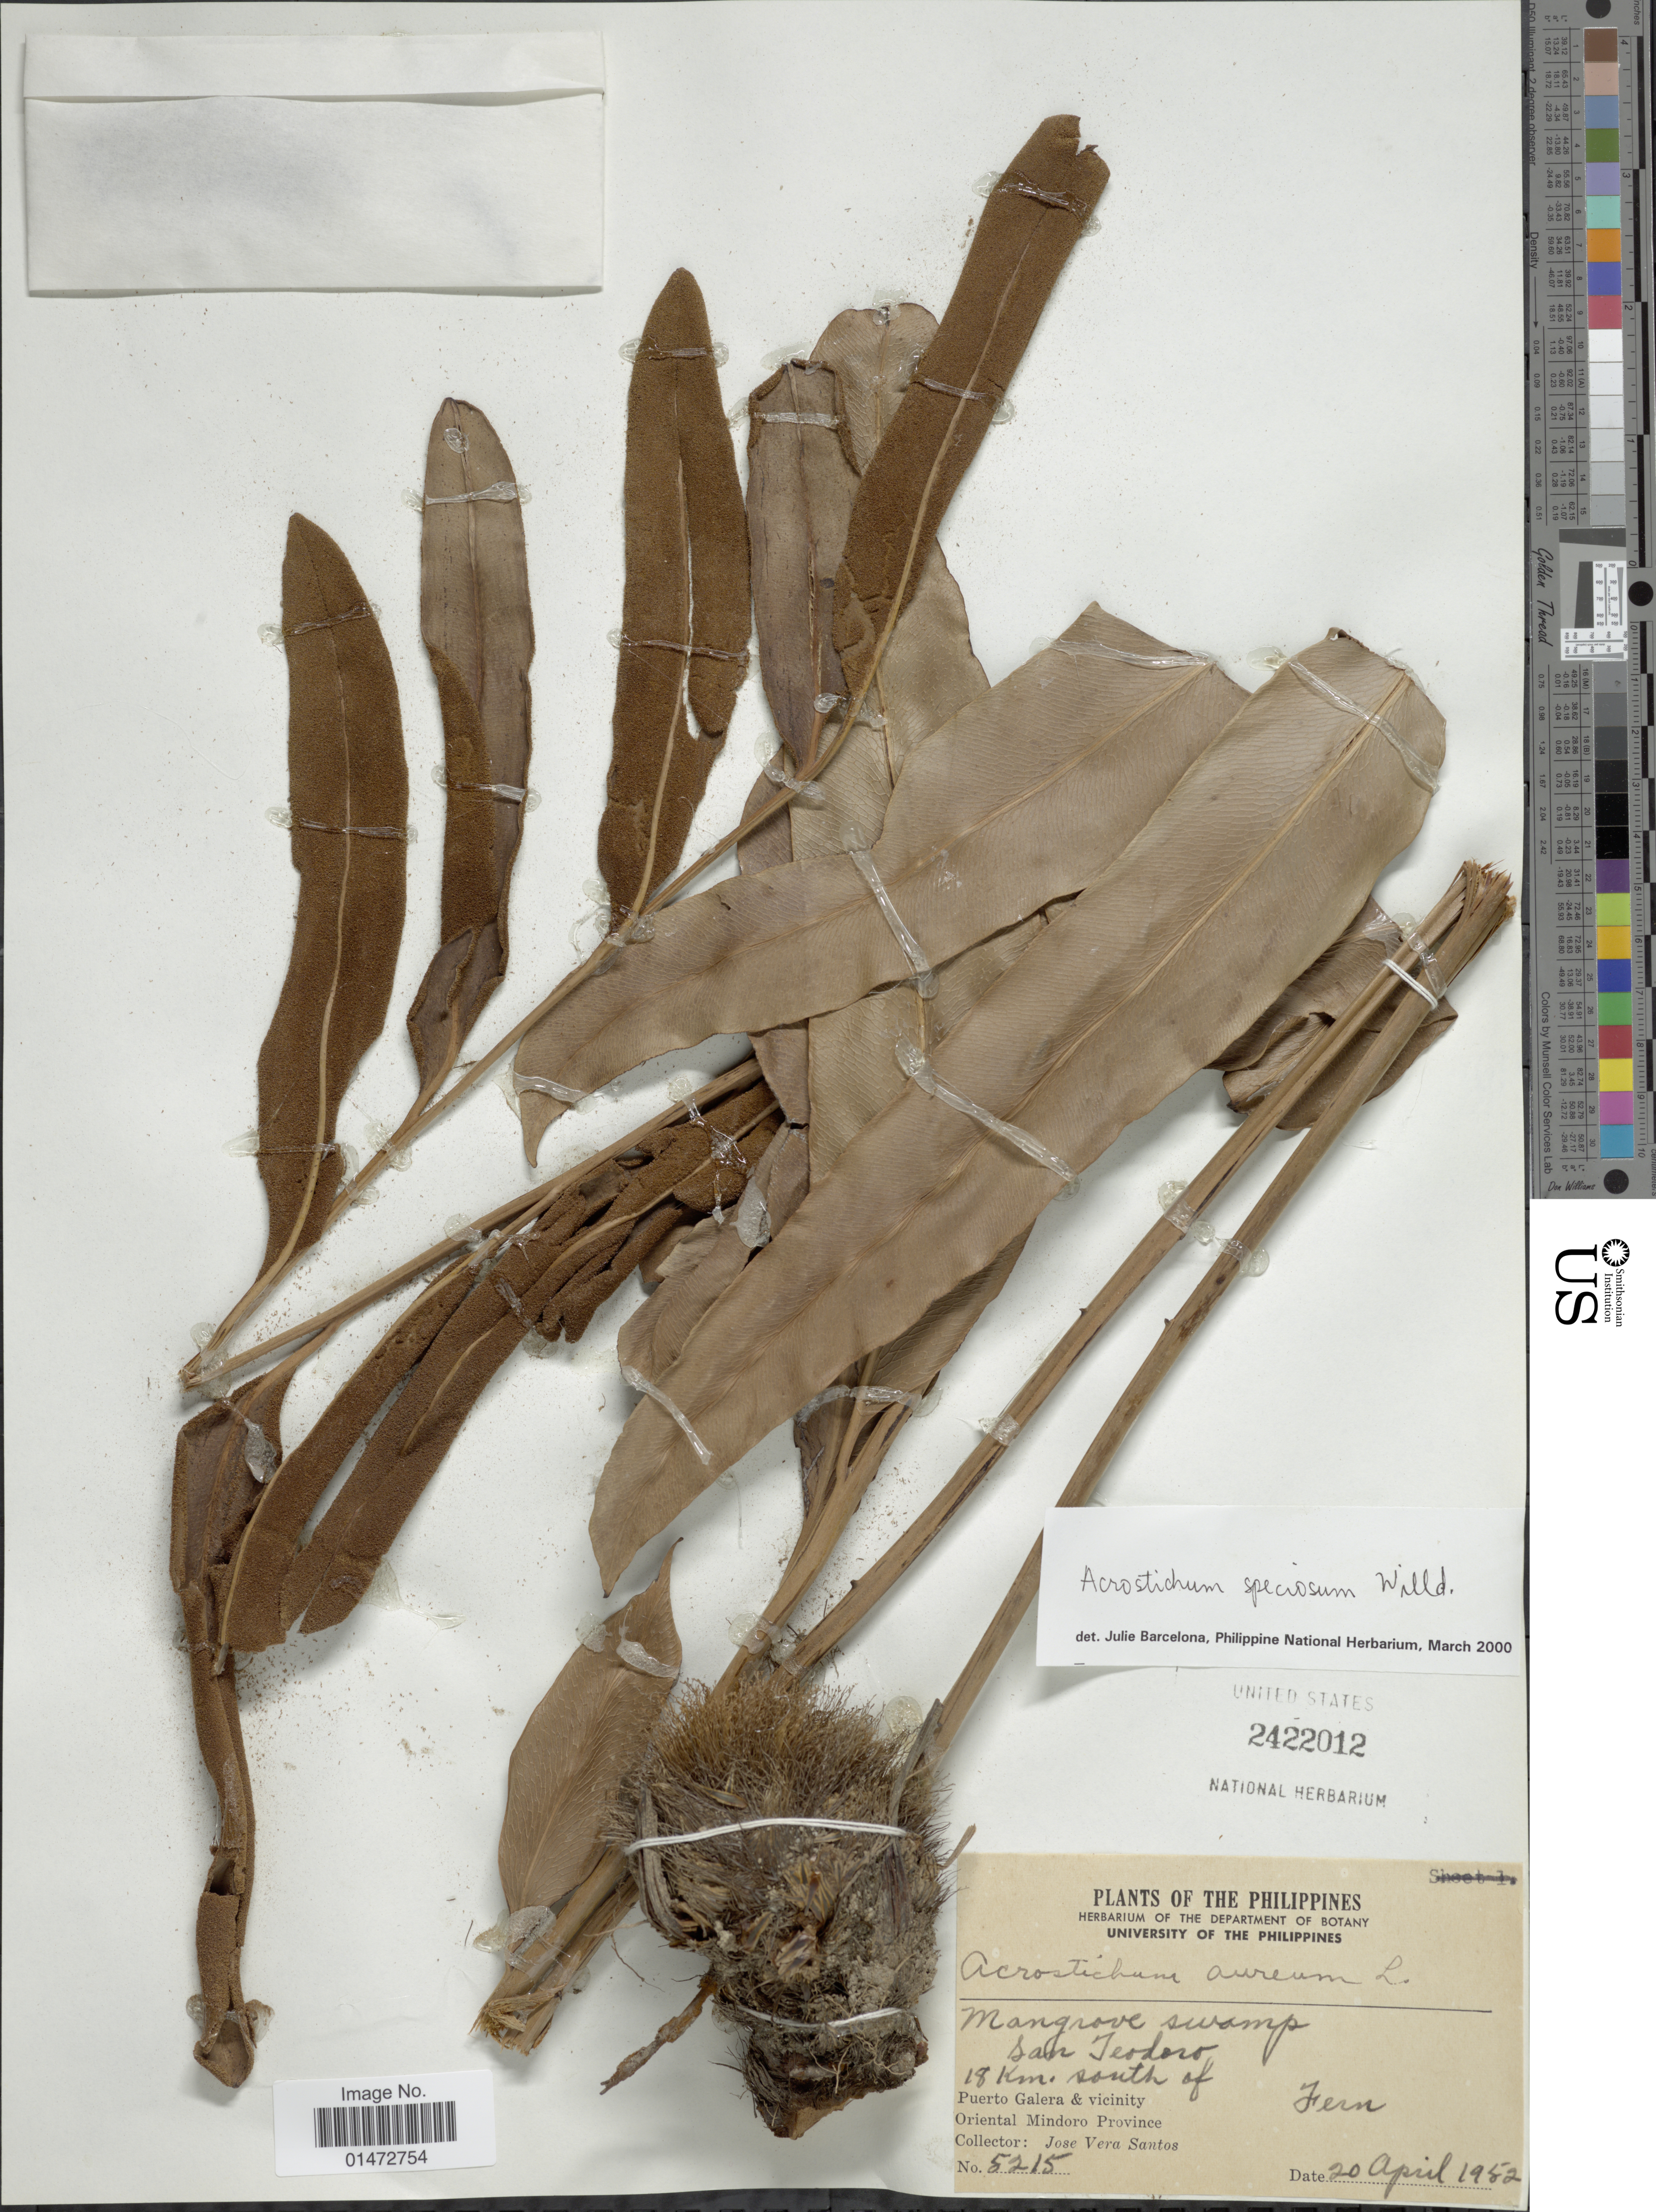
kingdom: Plantae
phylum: Tracheophyta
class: Polypodiopsida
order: Polypodiales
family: Pteridaceae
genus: Acrostichum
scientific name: Acrostichum speciosum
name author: Willd.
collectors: J. V. Santos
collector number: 5215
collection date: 1952-04-20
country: Philippines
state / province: Mimaropa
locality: Mangrove swamp, San Teodoro, 18 km. south of Puerto Galera & vicinity. Oriental Mindoro Province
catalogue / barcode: US 2422012